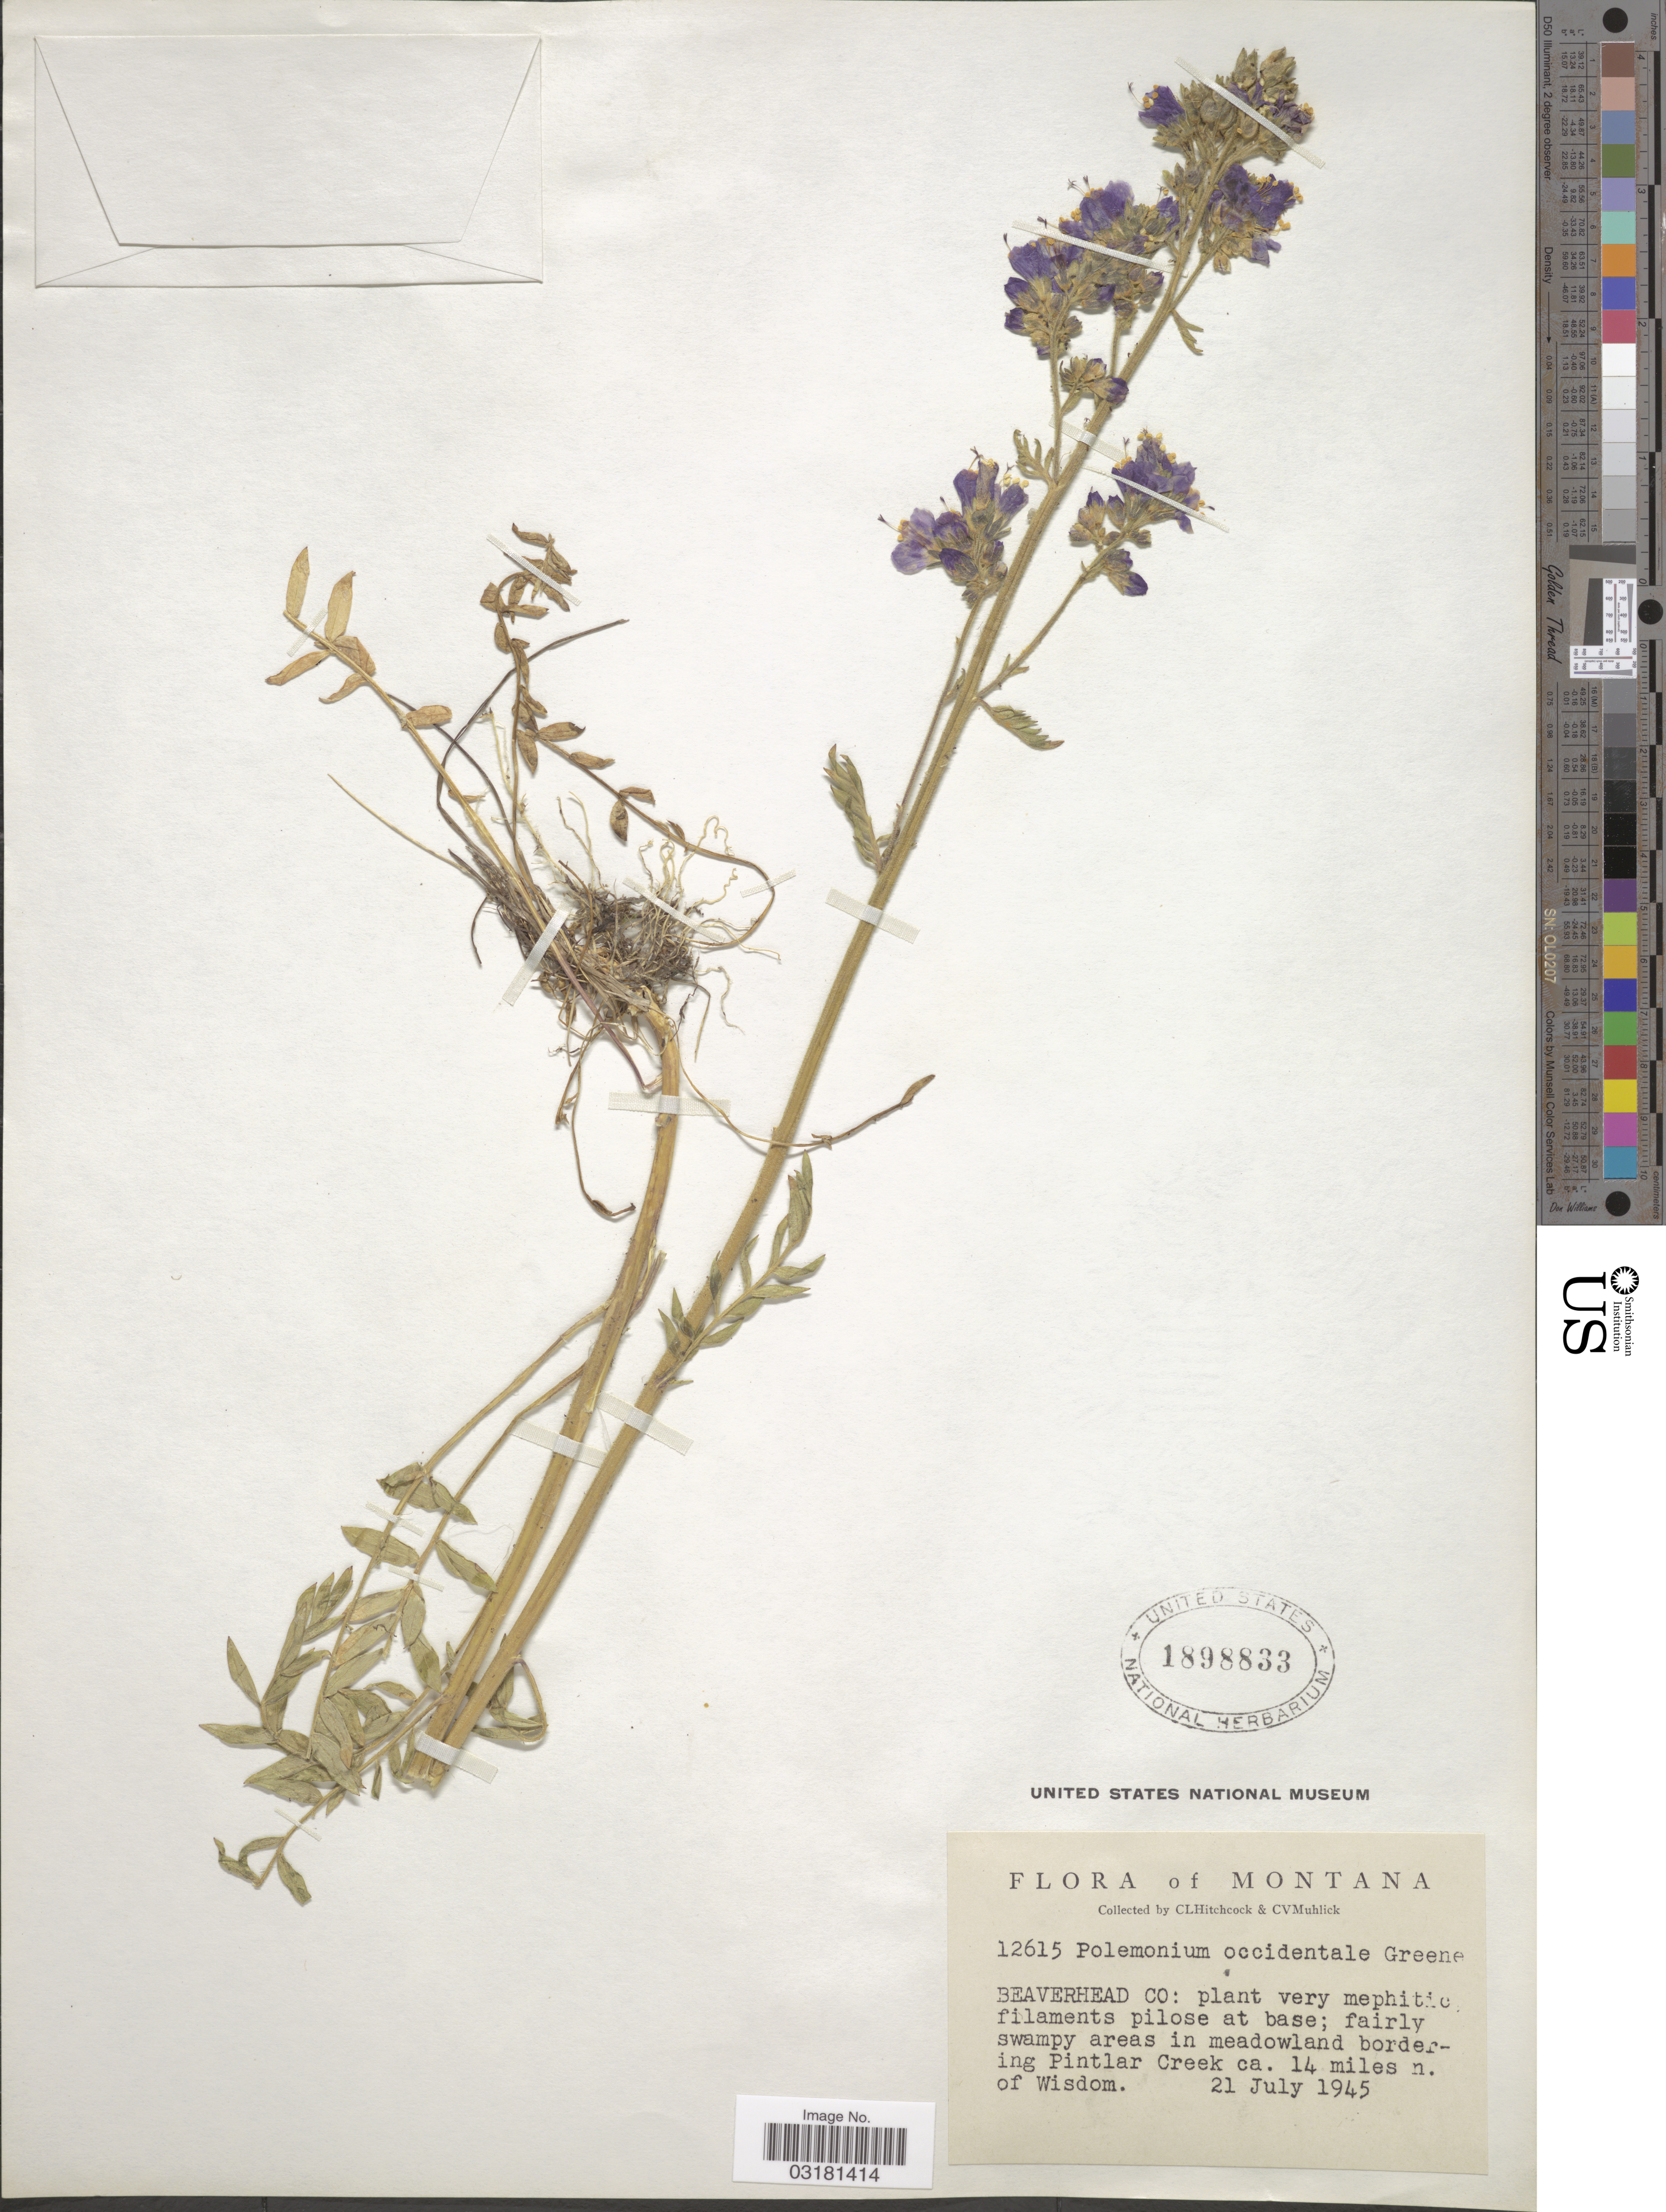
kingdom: Plantae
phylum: Tracheophyta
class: Magnoliopsida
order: Ericales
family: Polemoniaceae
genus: Polemonium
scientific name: Polemonium occidentale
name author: Greene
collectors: C. L. Hitchcock & C. V. Muhlick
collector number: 12615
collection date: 1945-07-21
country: United States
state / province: Montana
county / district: Beaverhead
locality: Meadowland bordering Pintlar Creek ca. 14 miles N of Wisdom.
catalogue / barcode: US 1898833